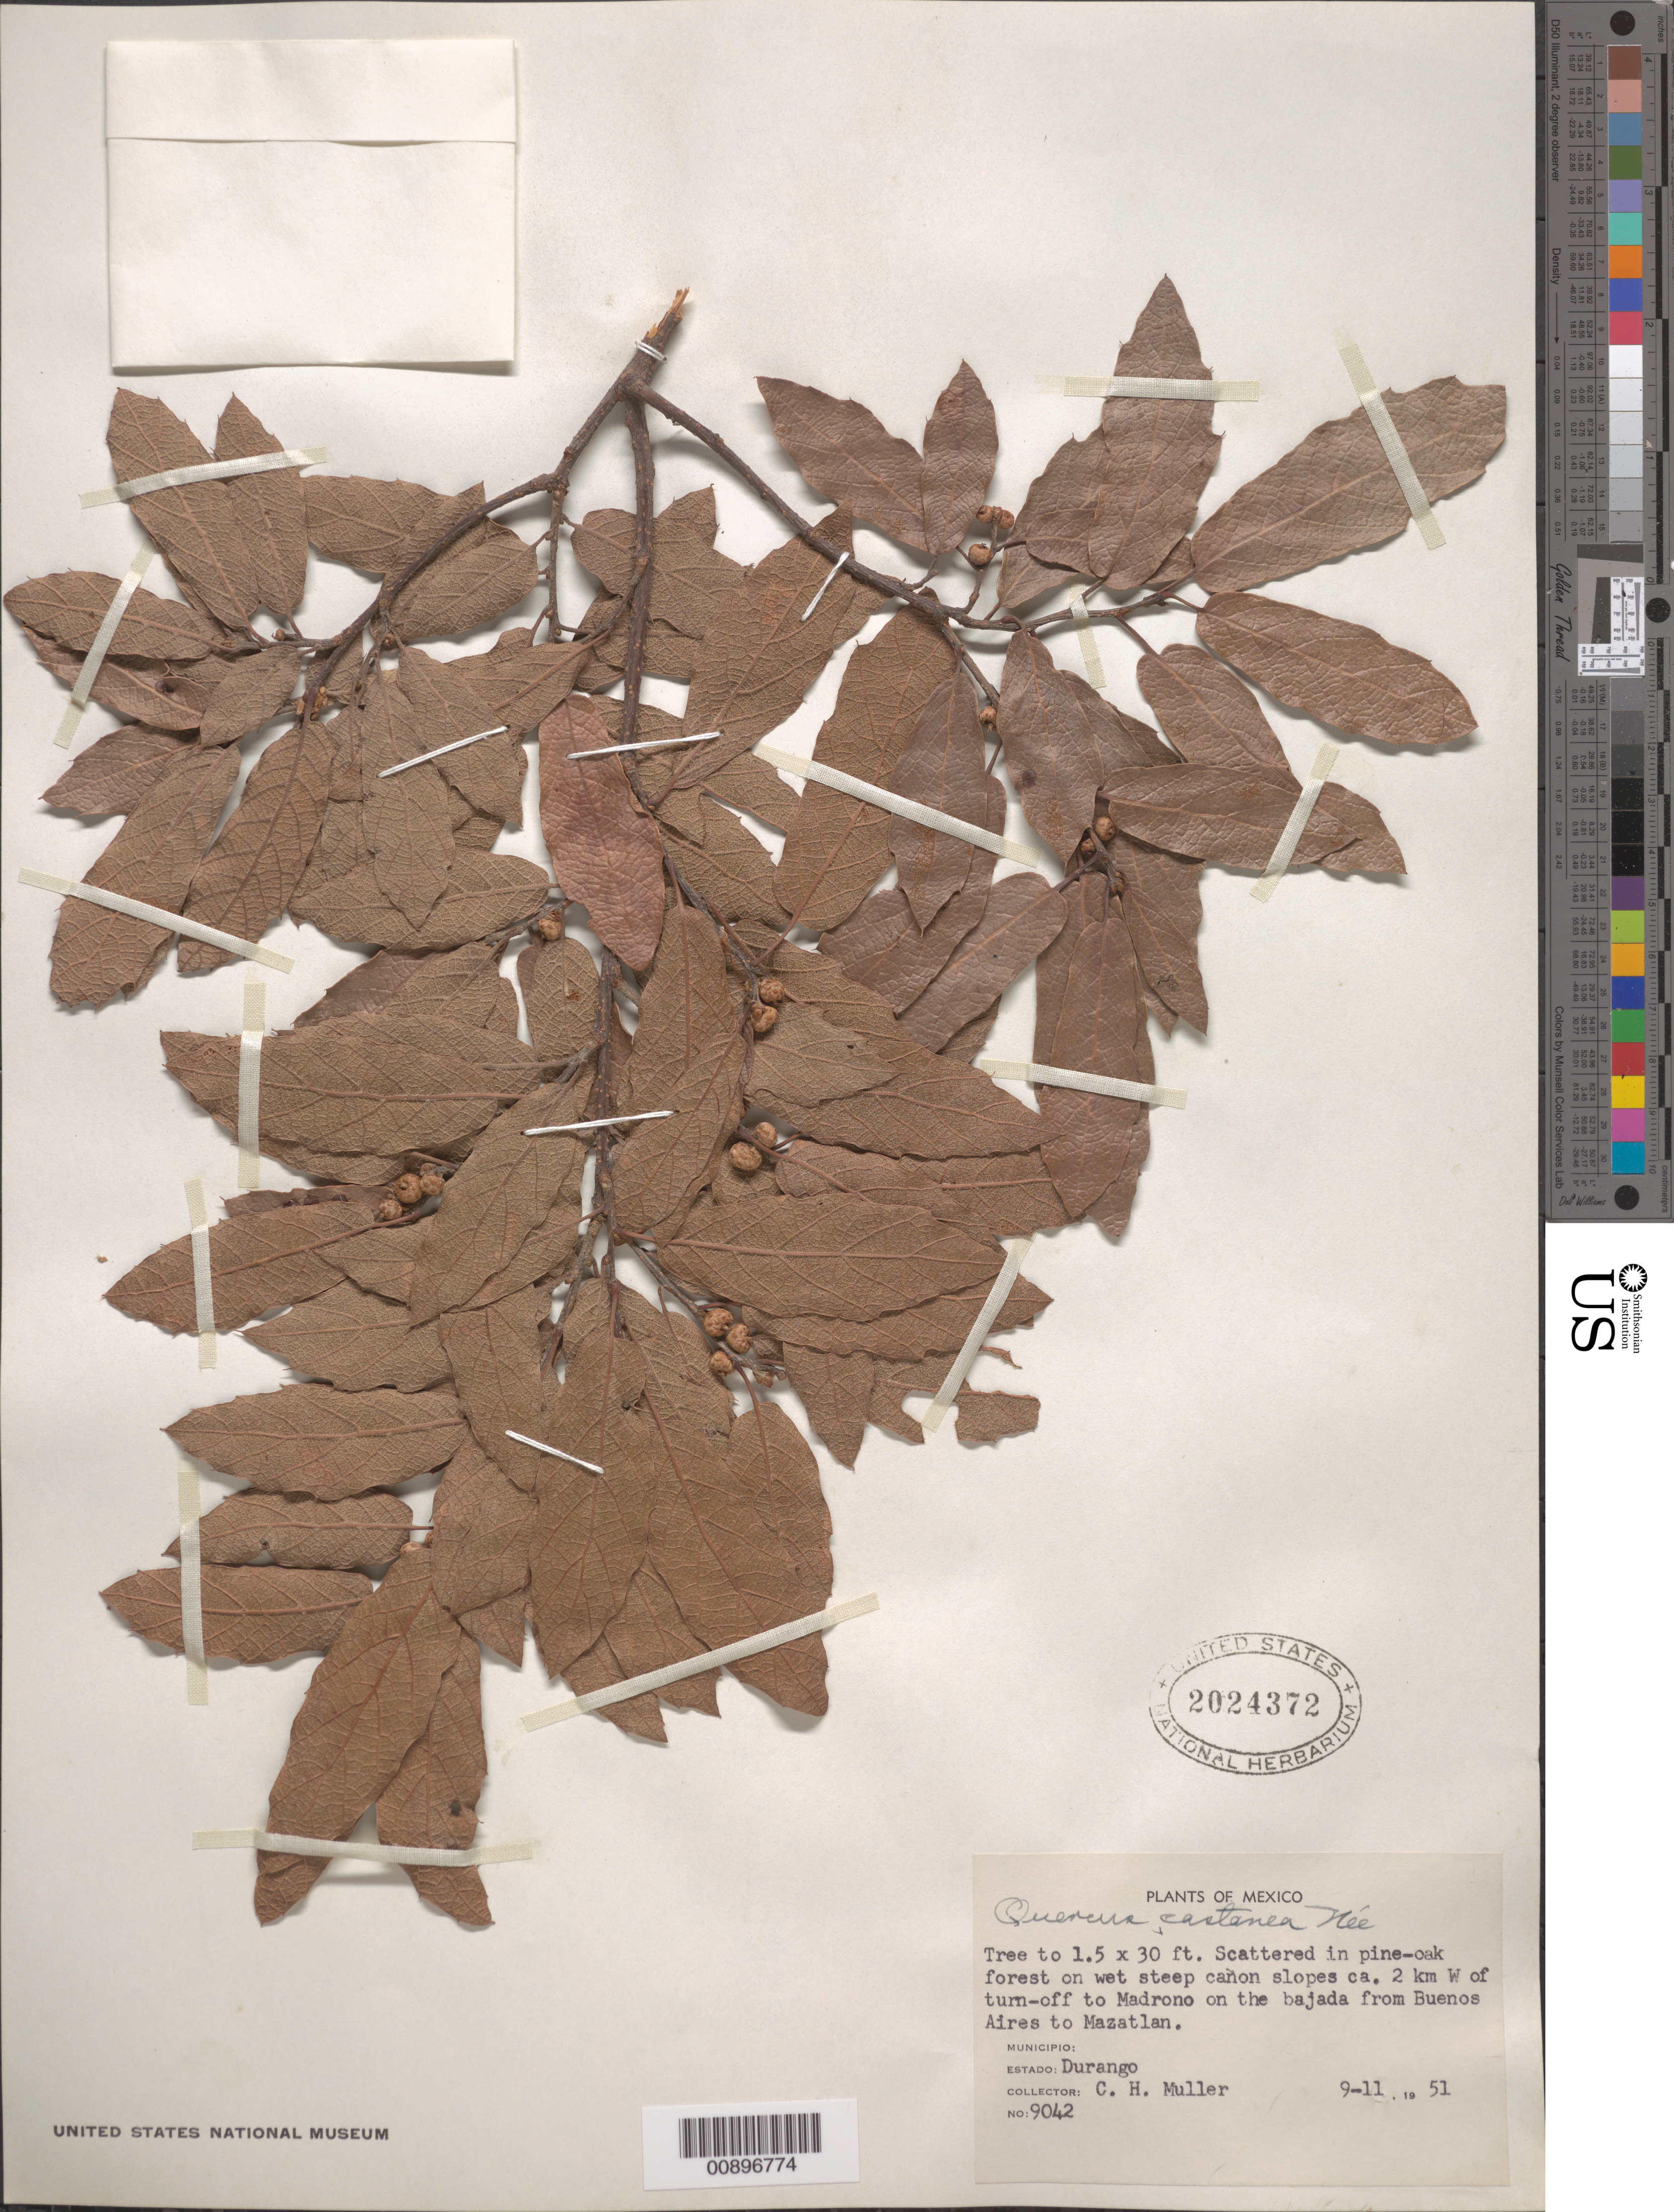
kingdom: Plantae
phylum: Tracheophyta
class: Magnoliopsida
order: Fagales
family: Fagaceae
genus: Quercus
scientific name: Quercus castanea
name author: Née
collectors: C. H. Muller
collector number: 9042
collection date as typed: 11 Sep 1951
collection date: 1951-09-11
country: Mexico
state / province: Durango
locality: Canon slopes ca. 2 km. W of turn-off to Madrono on the bajada from Buenos Aires to Mazatlan.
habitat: Pine-oak forest on wet steep cañon slopes.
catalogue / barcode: US 2024372